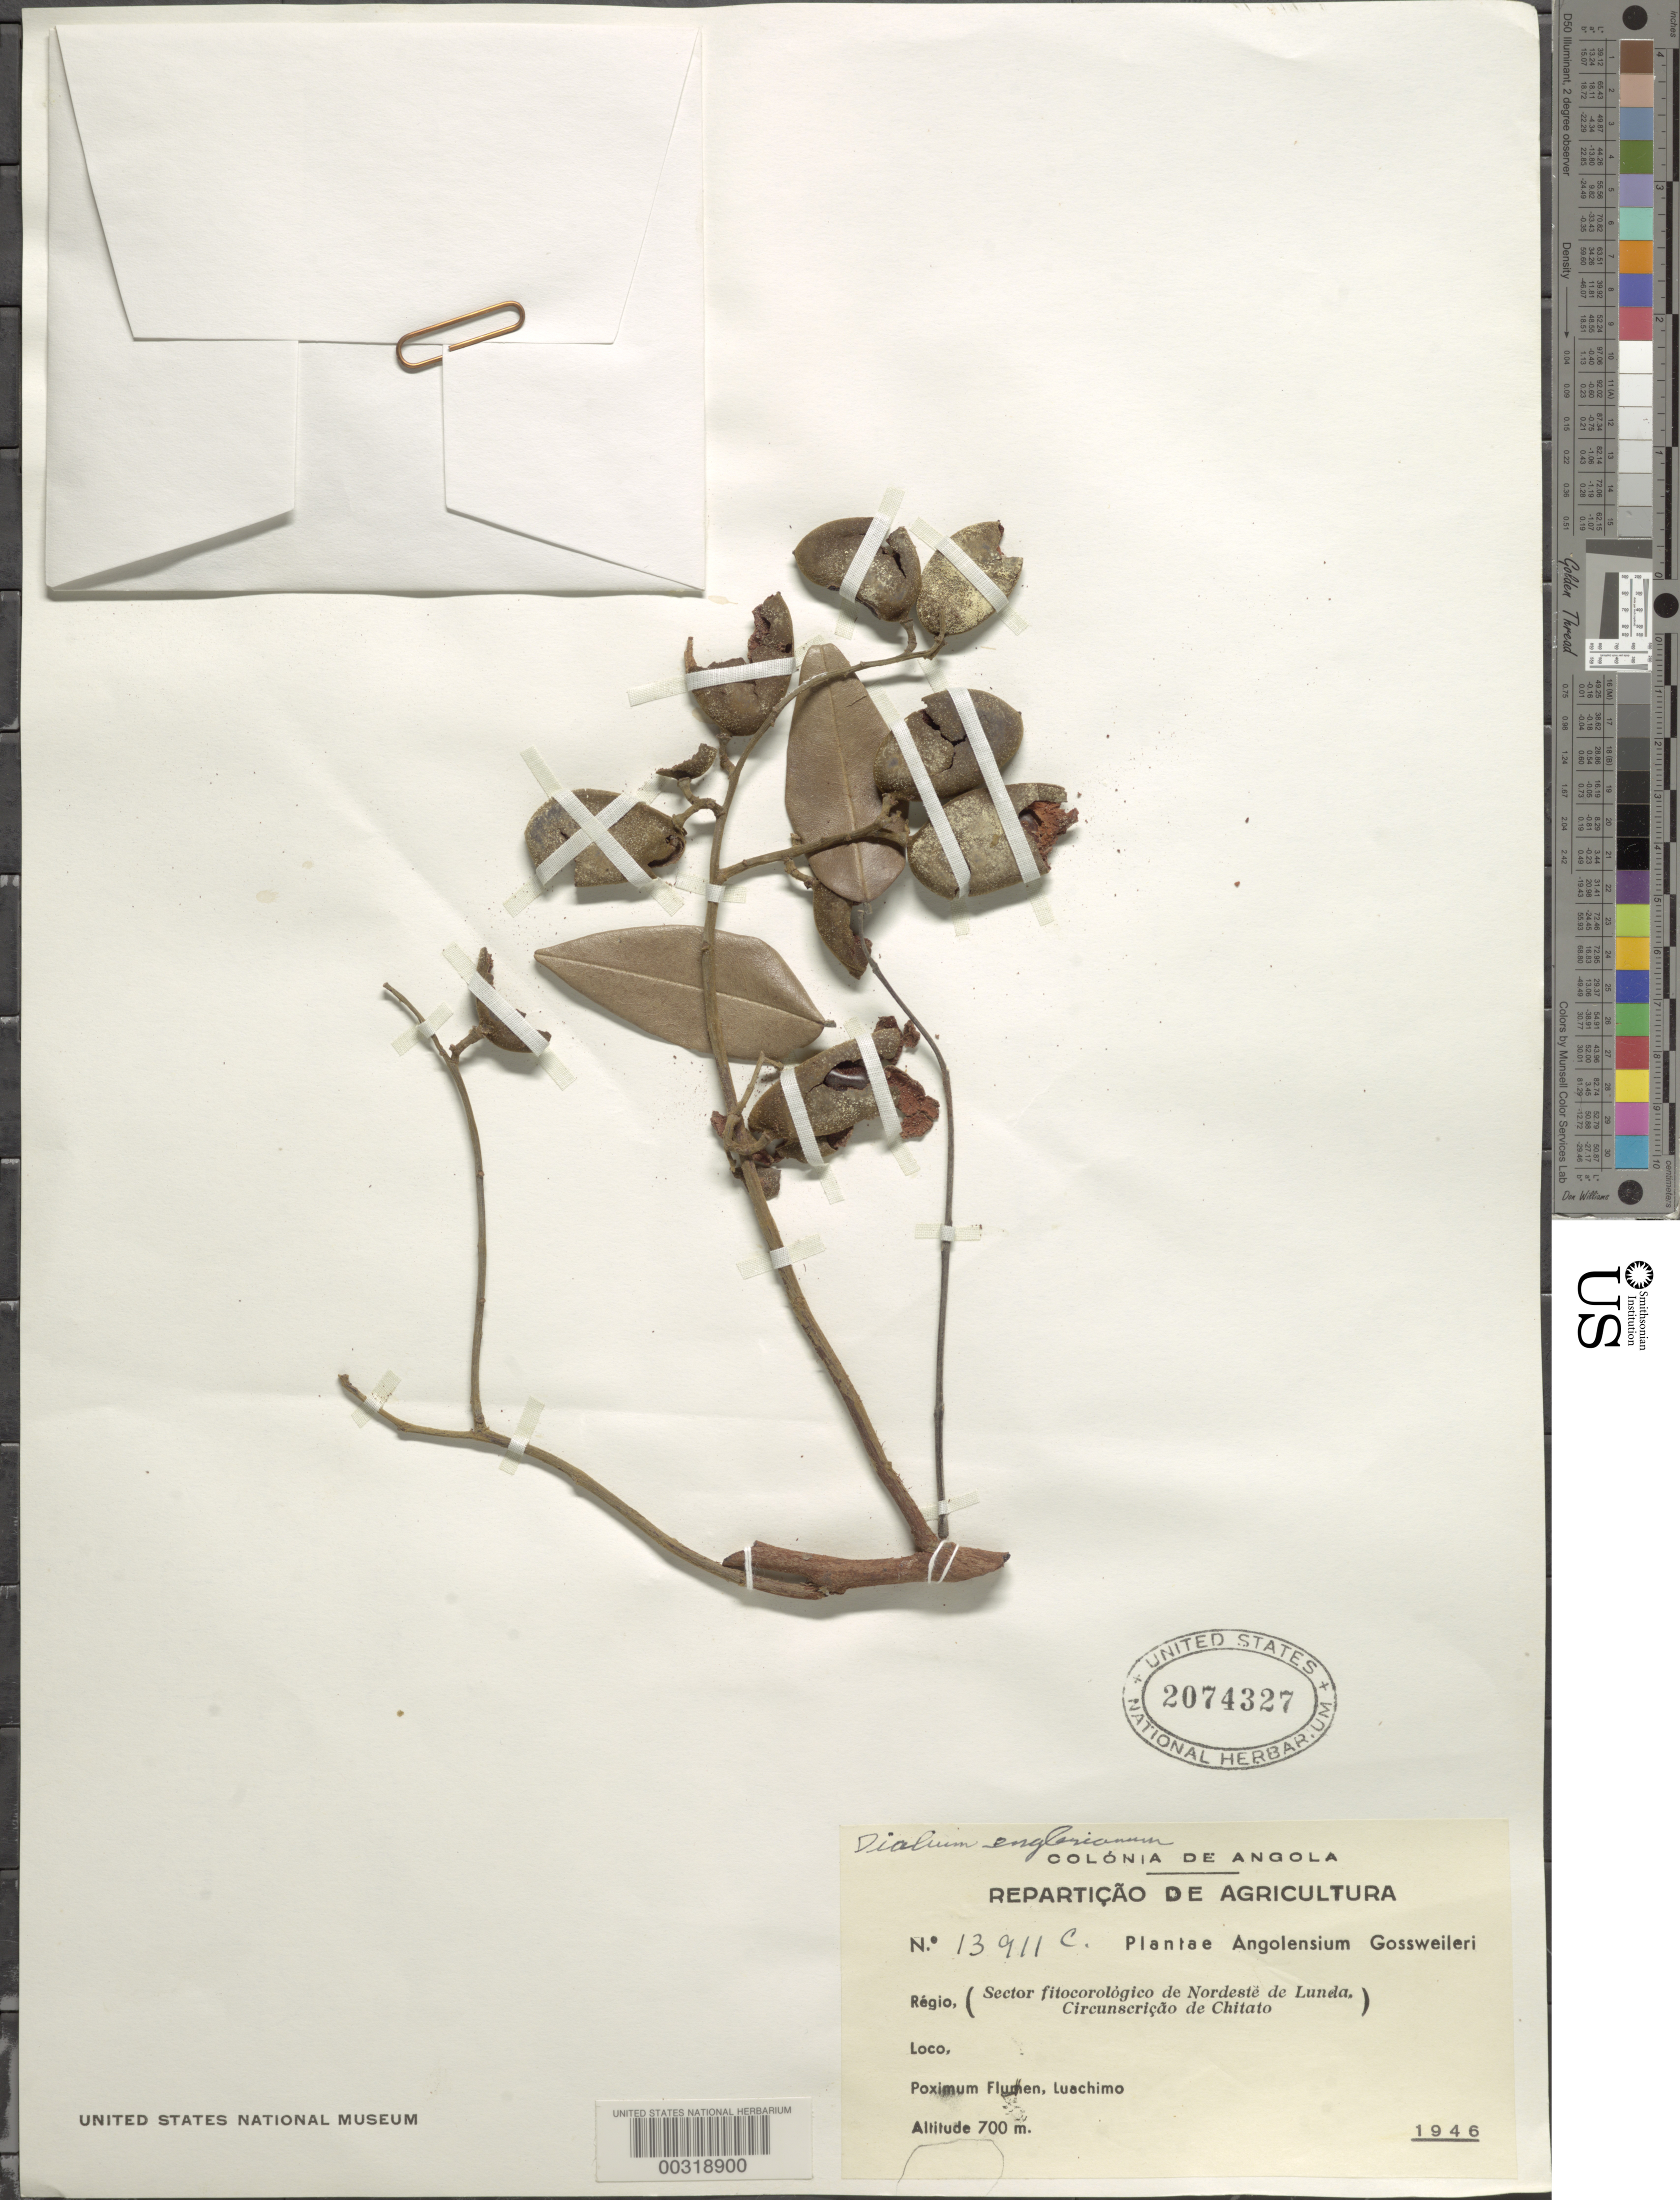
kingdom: Plantae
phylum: Tracheophyta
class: Magnoliopsida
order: Fabales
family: Fabaceae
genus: Dialium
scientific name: Dialium englerianum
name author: Henriq.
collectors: J. Gossweiler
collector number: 13911c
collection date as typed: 1946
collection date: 1946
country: Angola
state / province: Lunda Norte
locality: Dundo; nearest river Luachimo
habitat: Shrub savanna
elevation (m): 700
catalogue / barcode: US 2074327